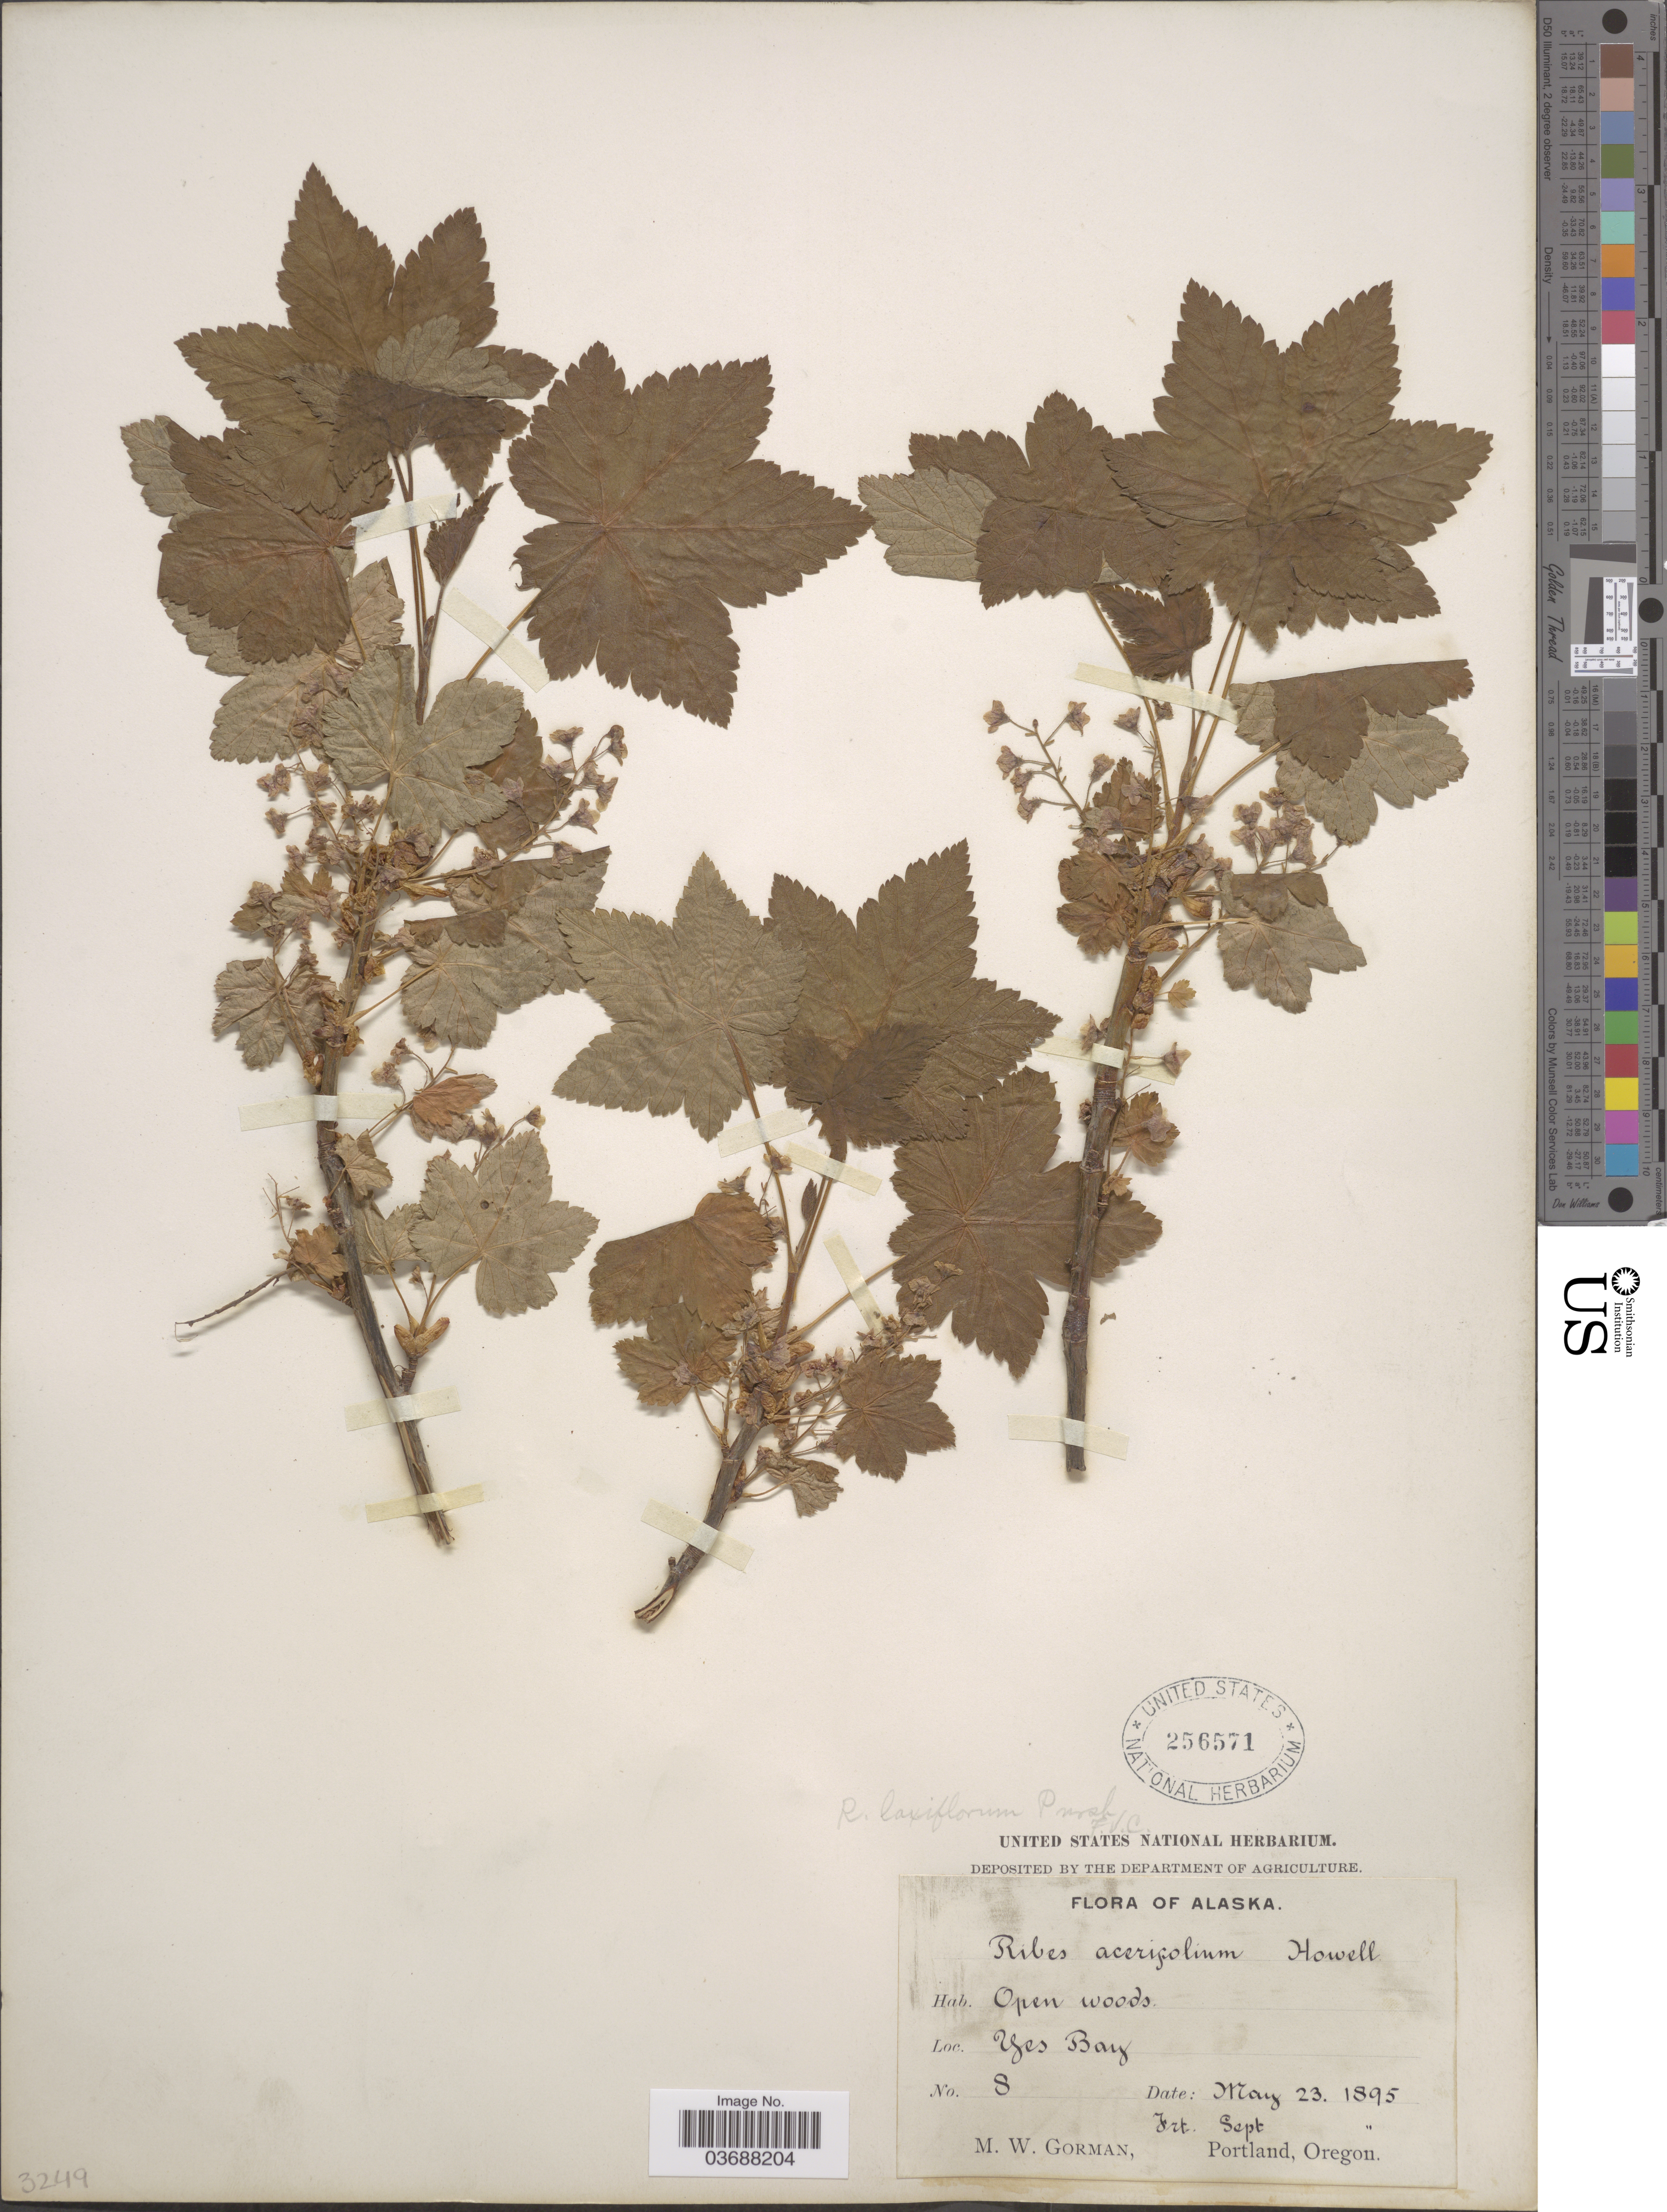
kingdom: Plantae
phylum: Tracheophyta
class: Magnoliopsida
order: Saxifragales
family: Grossulariaceae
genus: Ribes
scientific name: Ribes laxiflorum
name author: Pursh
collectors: M. W. Gorman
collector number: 8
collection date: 1895-05-23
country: United States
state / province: Alaska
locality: Yes Bay.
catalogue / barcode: US 256571